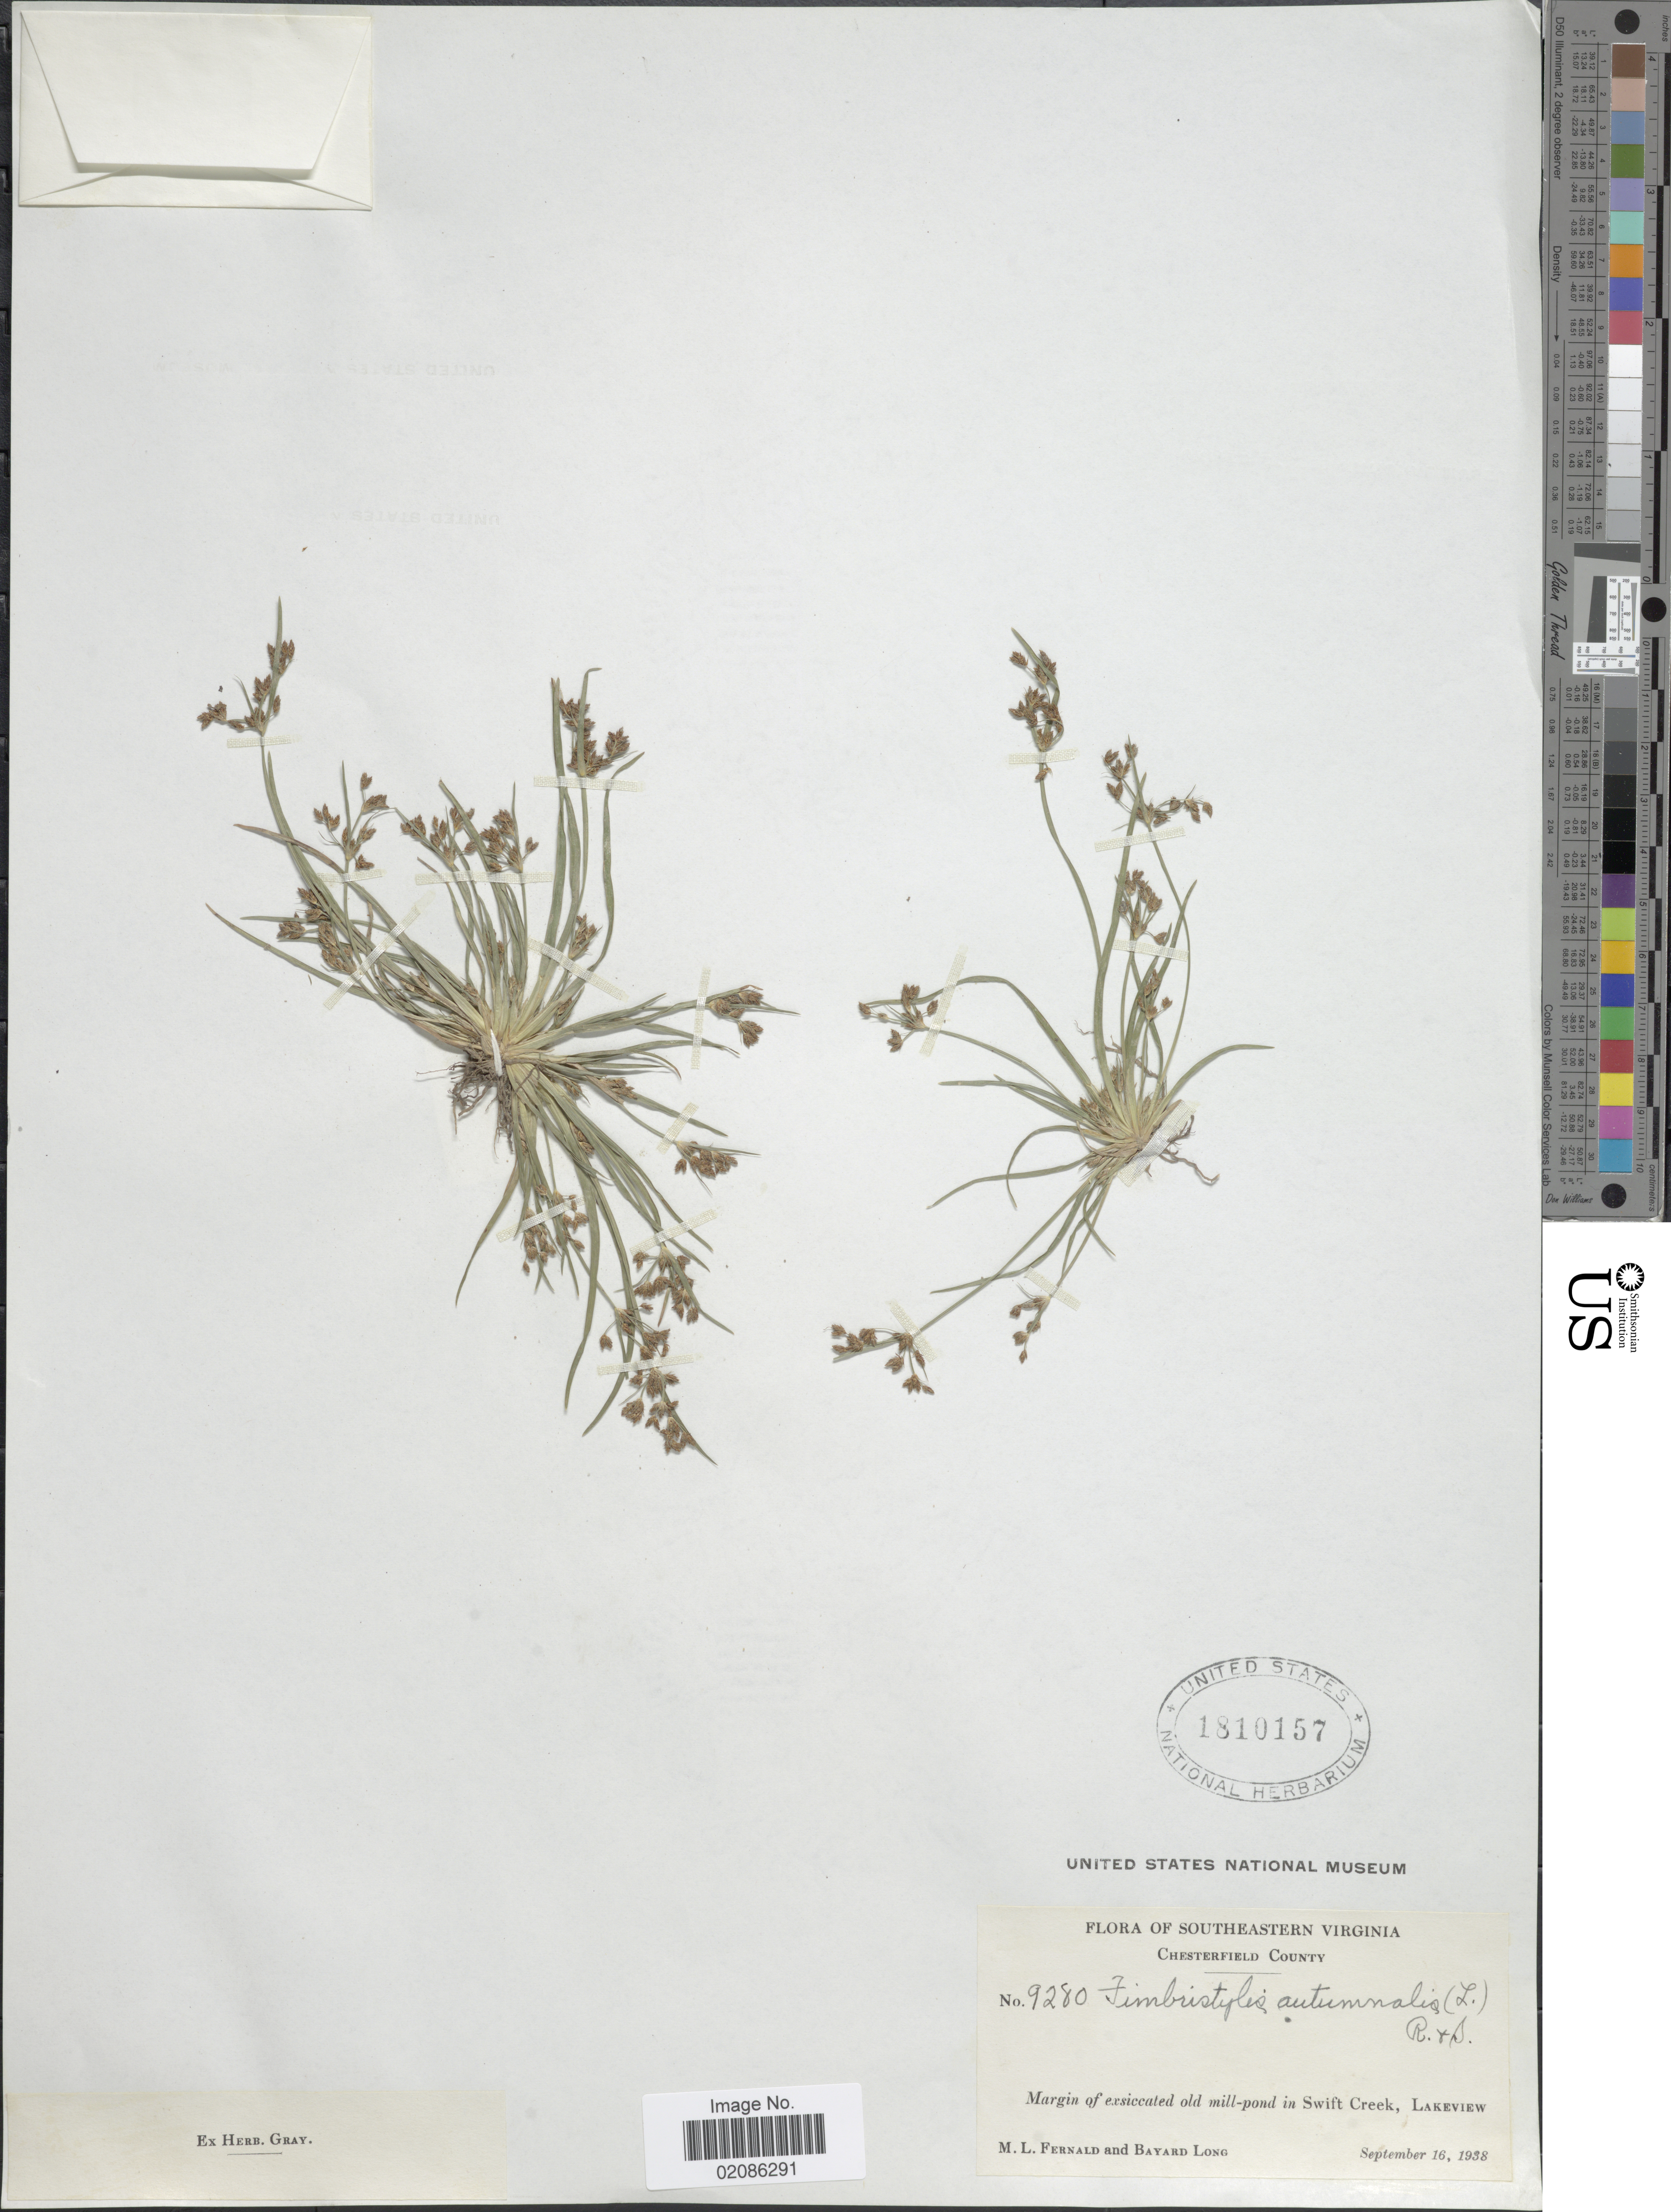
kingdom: Plantae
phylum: Tracheophyta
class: Liliopsida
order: Poales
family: Cyperaceae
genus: Fimbristylis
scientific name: Fimbristylis autumnalis (L.) Roem. & Schult.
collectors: M. L. Fernald & B. Long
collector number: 9280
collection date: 1938-09-16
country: United States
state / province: Virginia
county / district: Chesterfield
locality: Southeastern Virginia, Chesterfield County, Margin of exsiccated old mill-pond in Swift Creek, Lakeview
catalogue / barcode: US 1810157